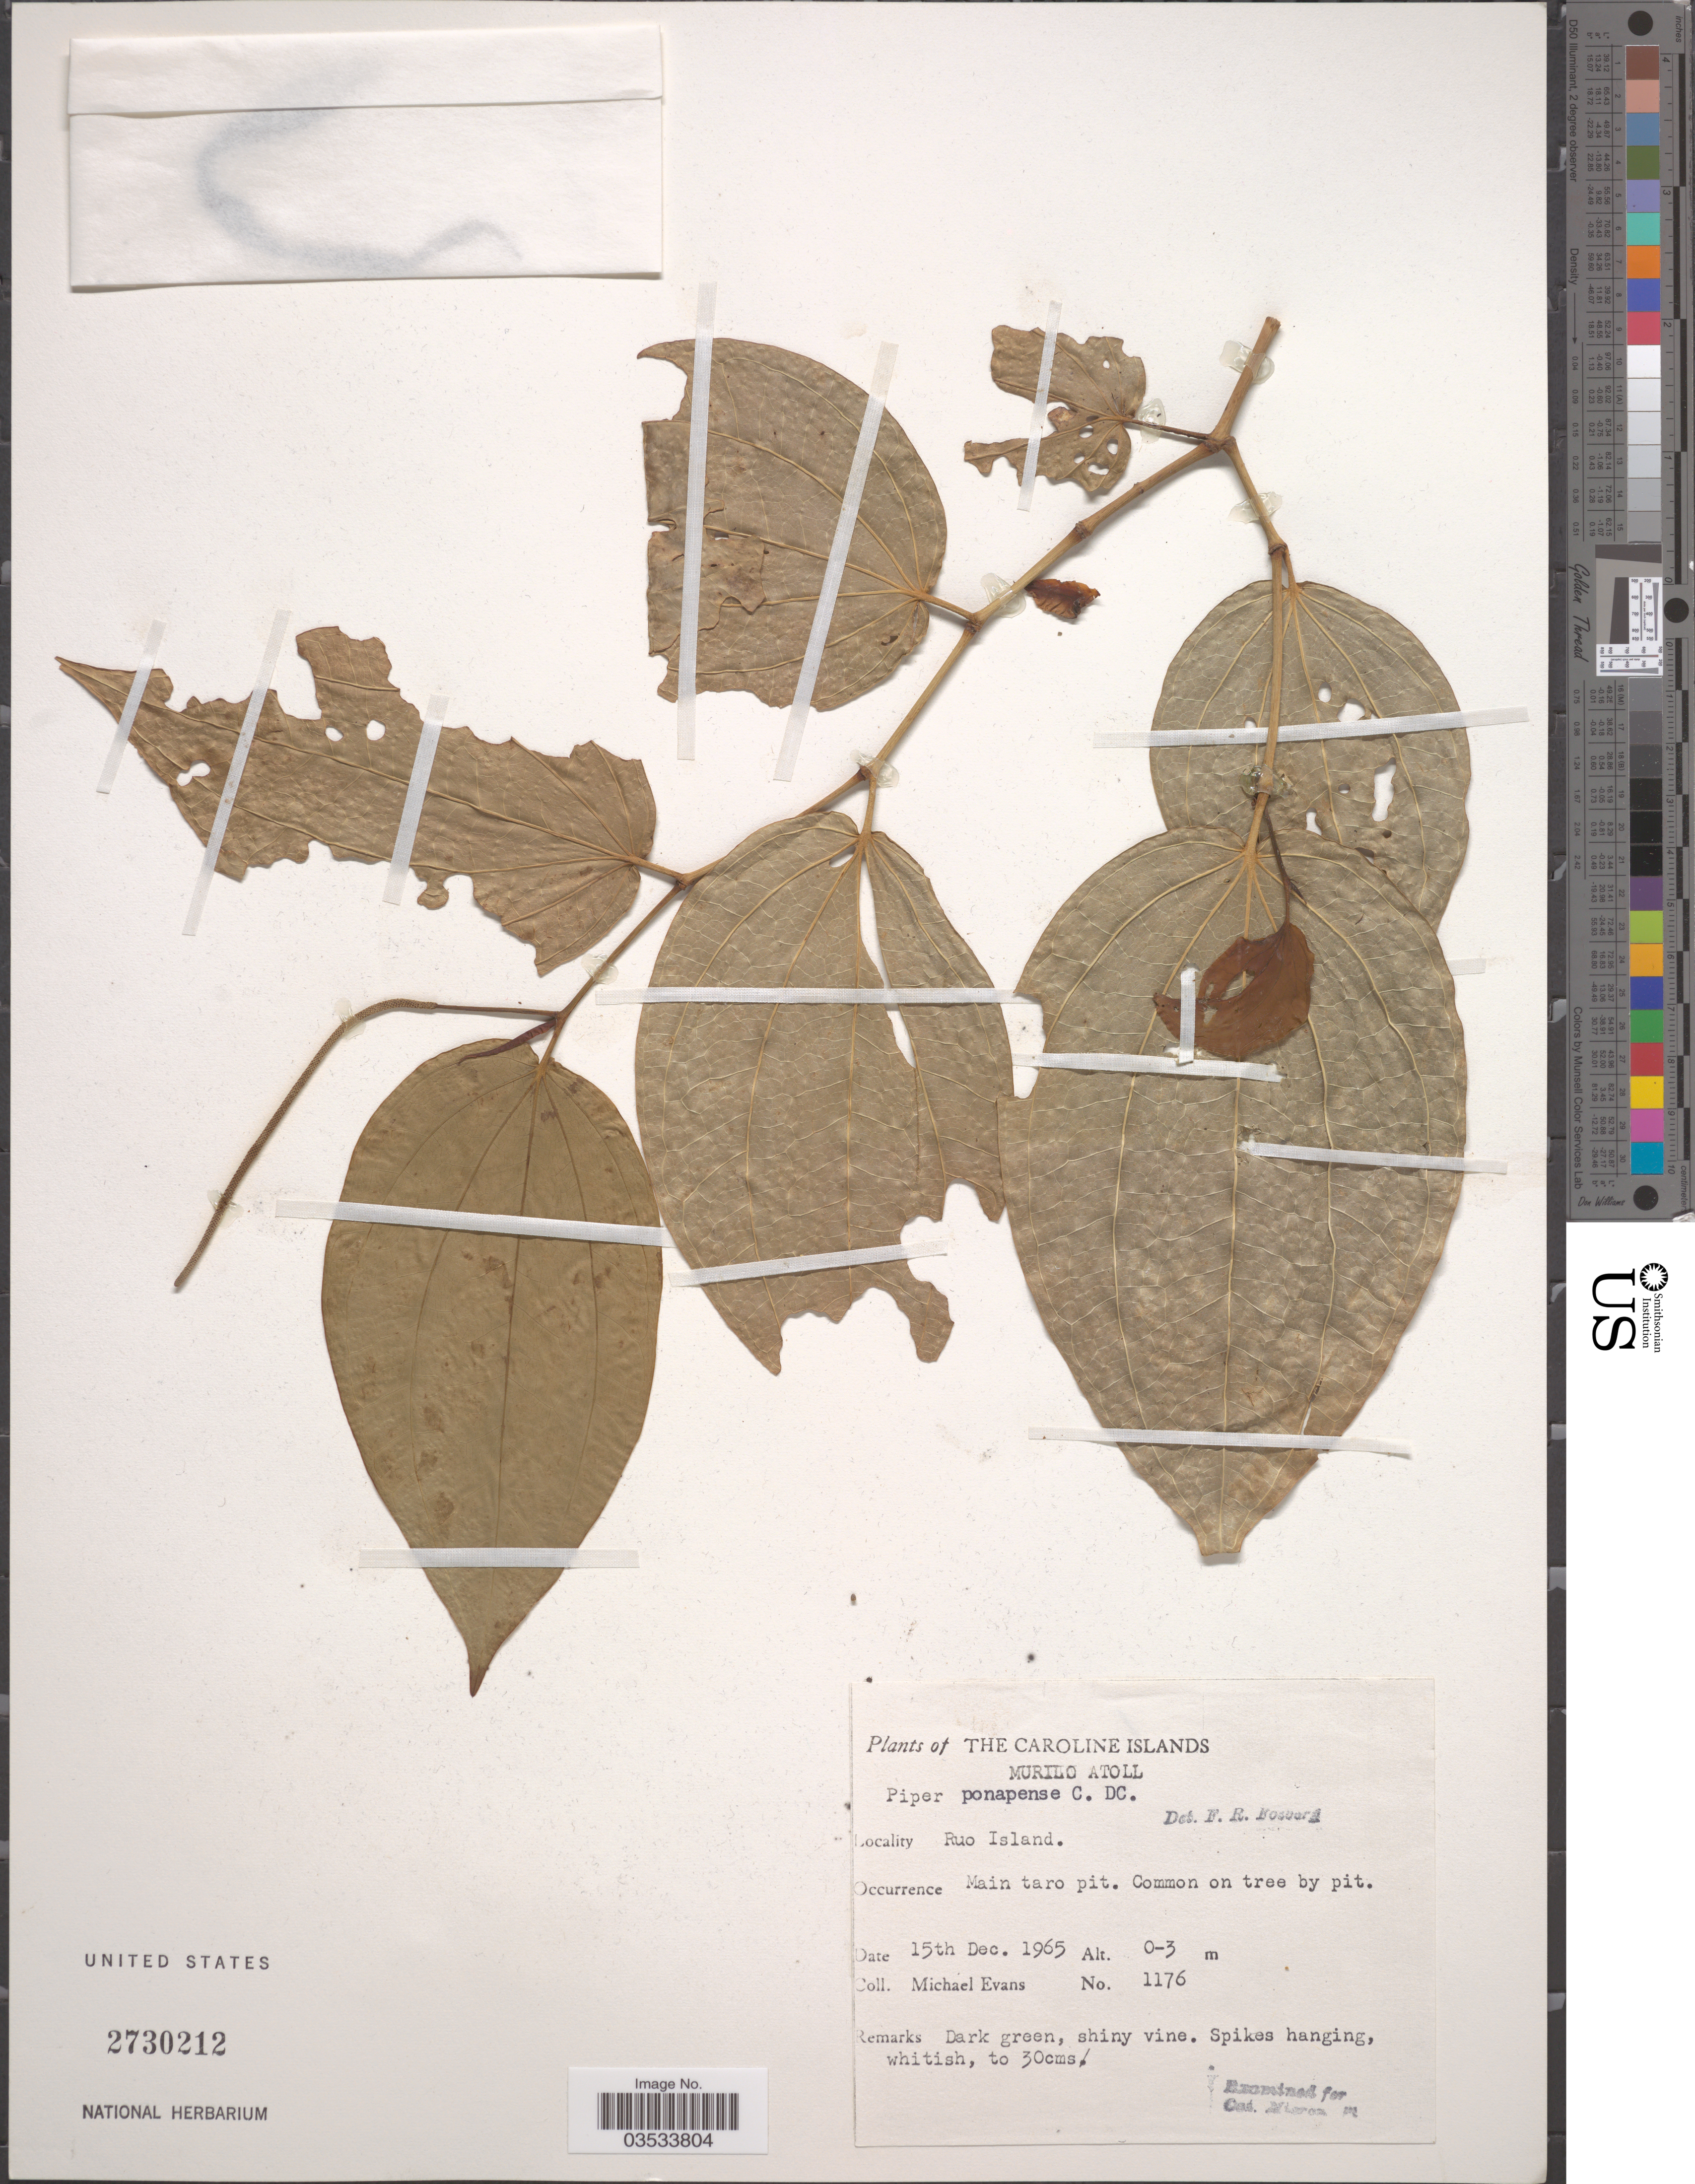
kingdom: Plantae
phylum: Tracheophyta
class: Magnoliopsida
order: Piperales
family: Piperaceae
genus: Piper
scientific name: Piper ponapense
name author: C. DC.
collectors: M. Evans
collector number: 1176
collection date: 1965-12-15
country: Micronesia, Federated States of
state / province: Truk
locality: Caroline Islands. Murilo Atoll. Ruo Island.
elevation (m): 0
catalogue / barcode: US 2730212